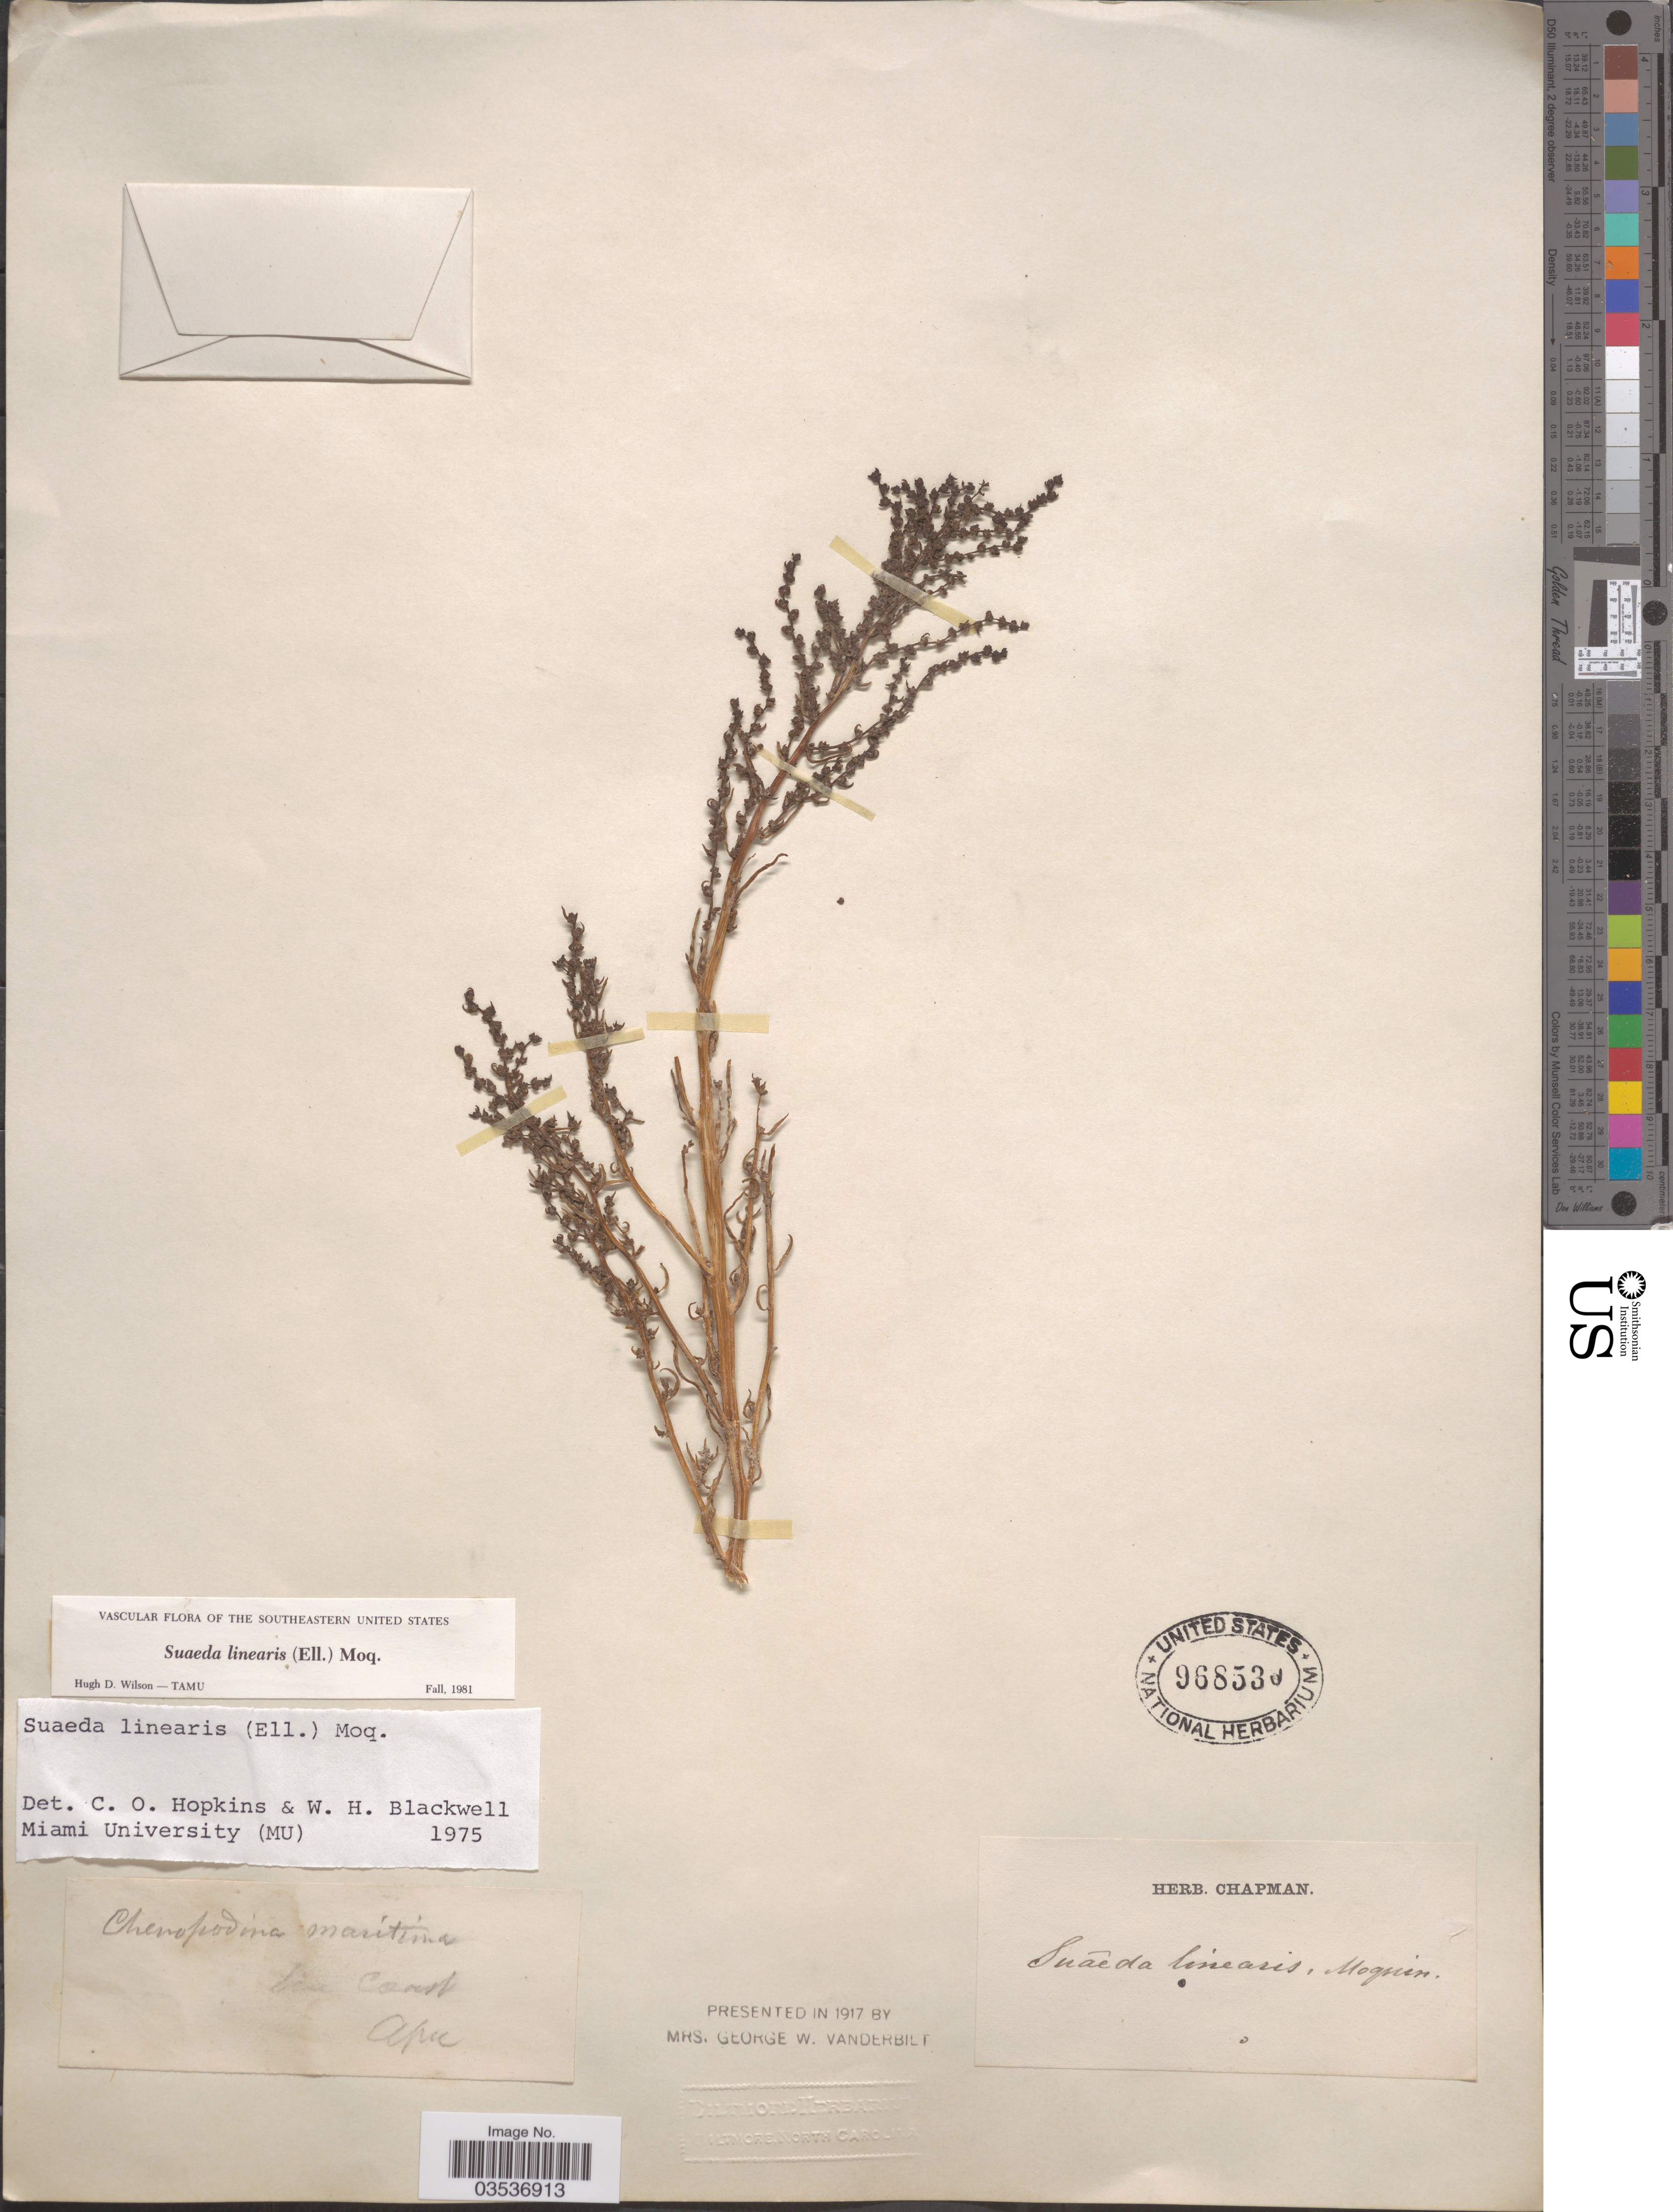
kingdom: Plantae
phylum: Tracheophyta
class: Magnoliopsida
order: Caryophyllales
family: Amaranthaceae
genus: Dondia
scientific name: Dondia linearis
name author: (Elliott) A. Heller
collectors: ex herb. Chapman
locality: Sea Coast.